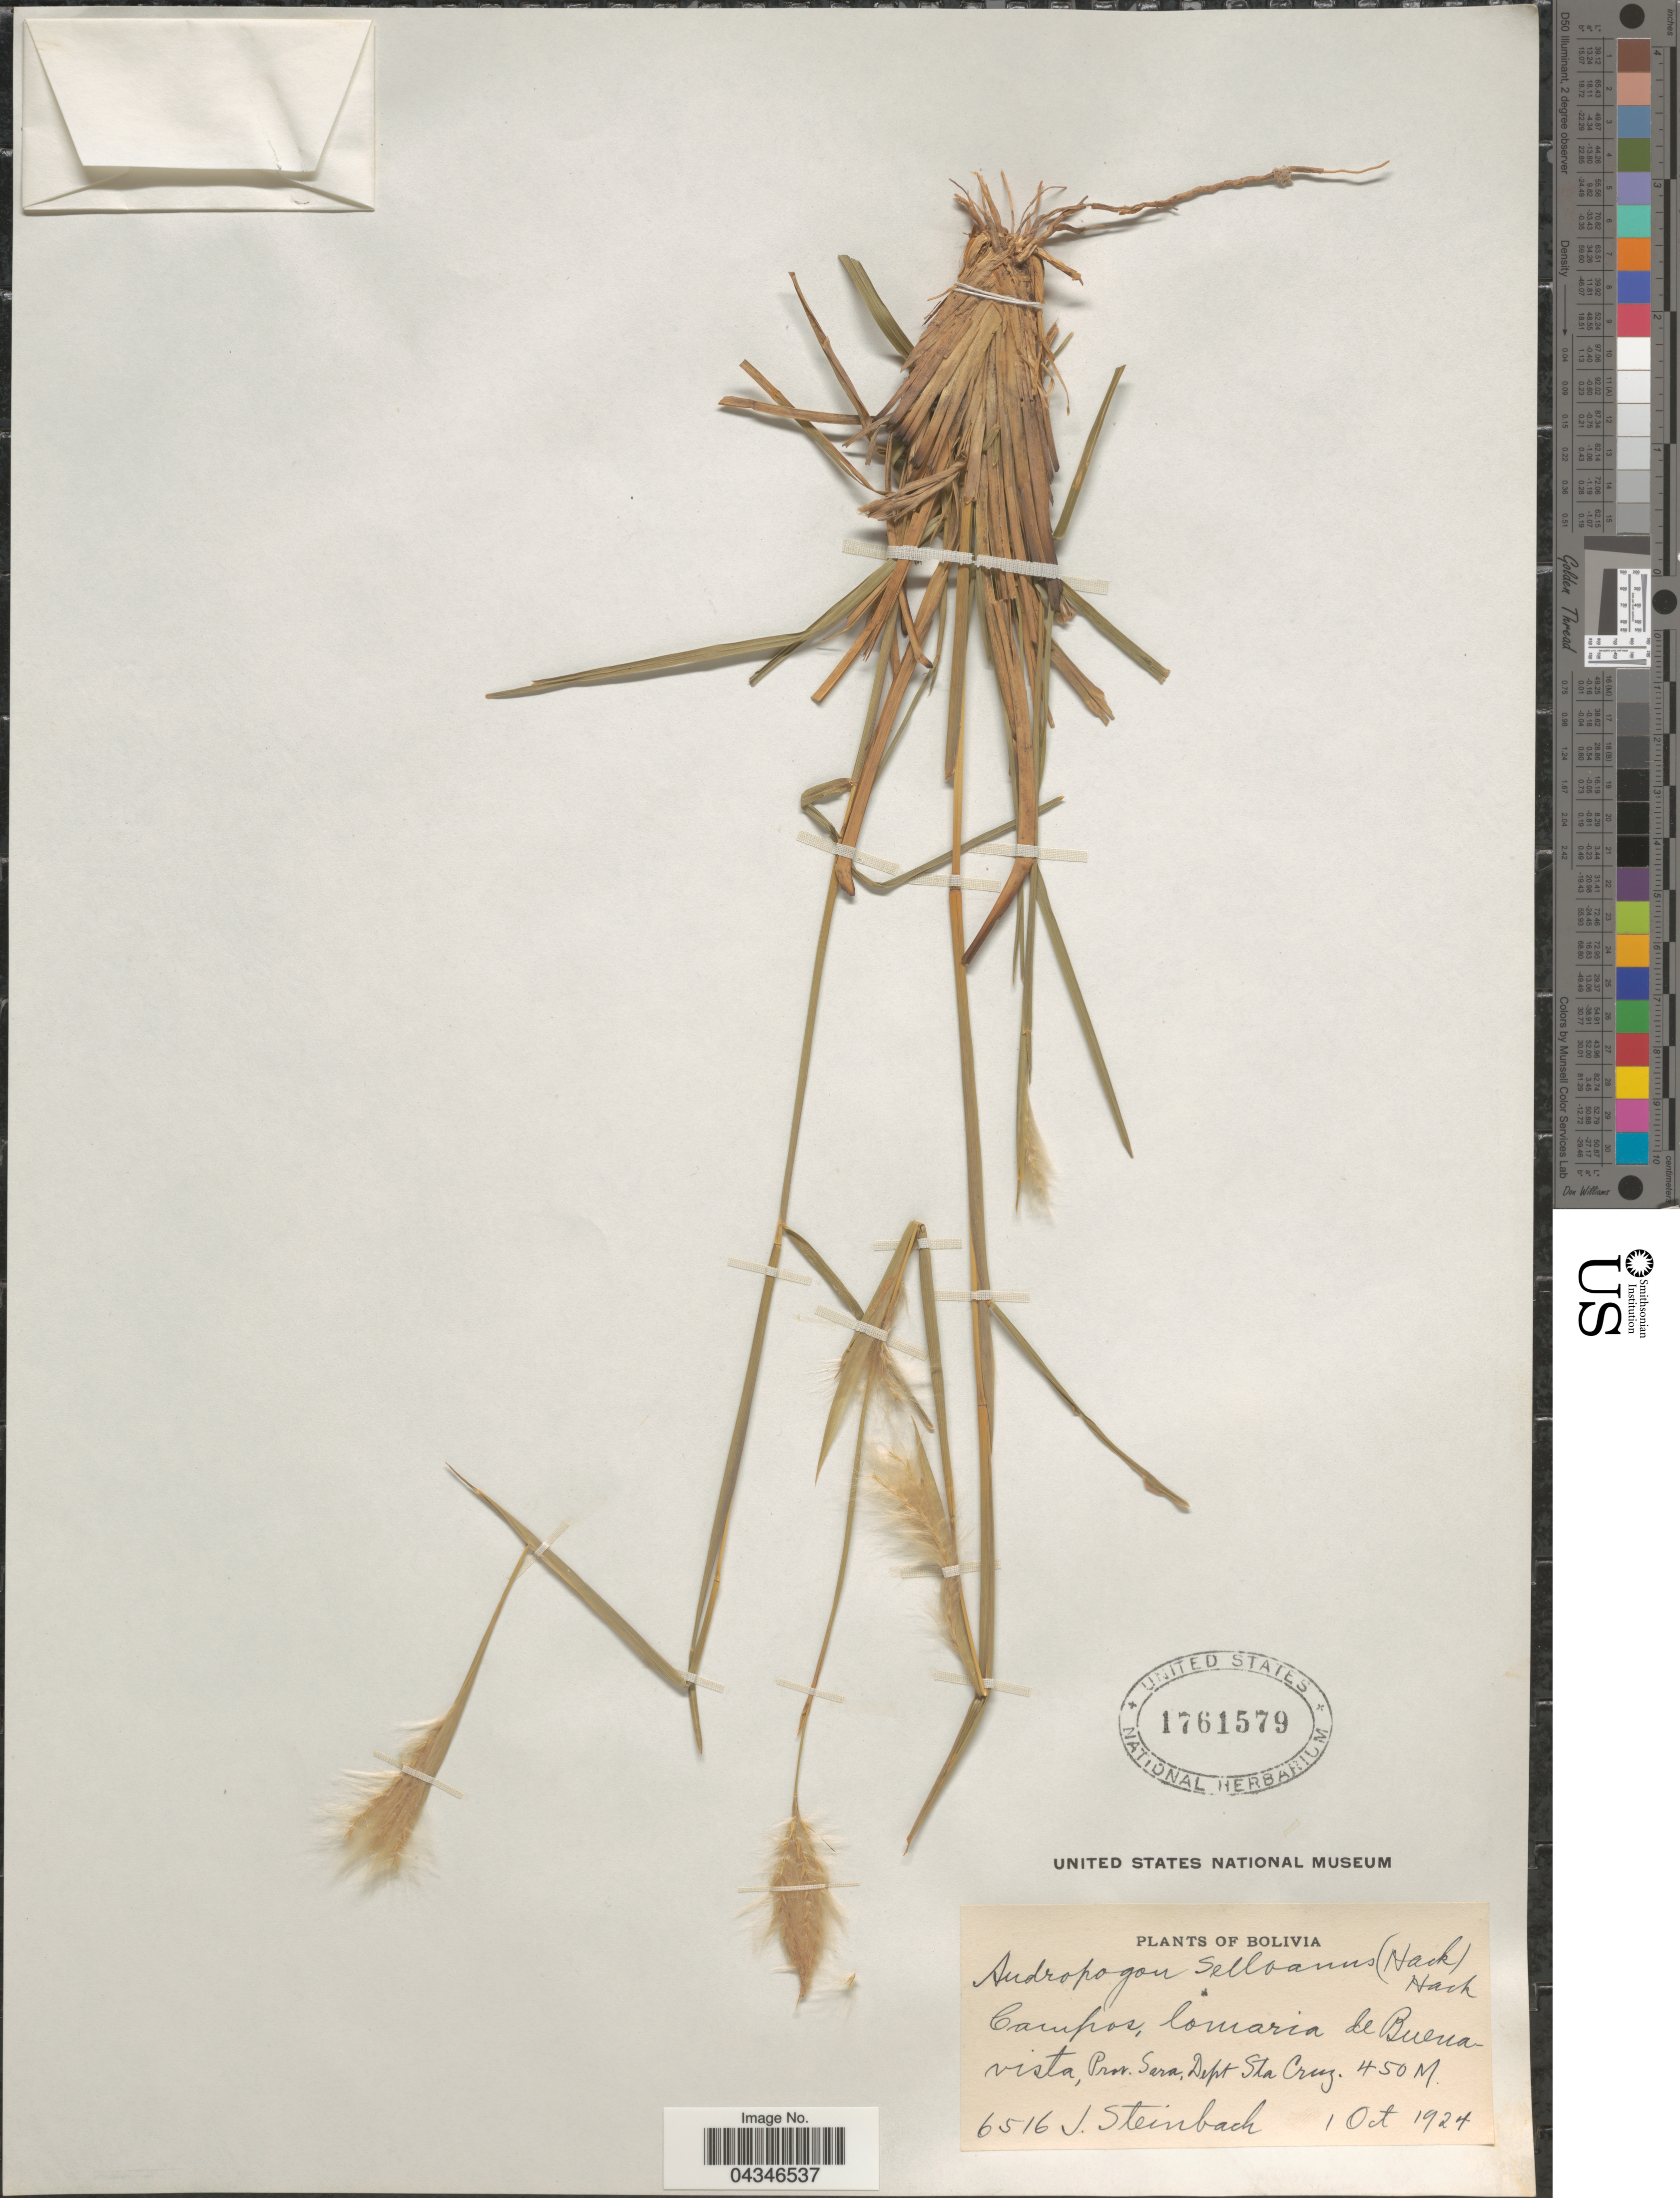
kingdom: Plantae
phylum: Tracheophyta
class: Liliopsida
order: Poales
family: Poaceae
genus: Andropogon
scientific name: Andropogon selloanus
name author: (Hack.) Hack.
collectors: J. Steinbach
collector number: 6516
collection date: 1924-10-01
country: Bolivia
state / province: Santa Cruz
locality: Campos, lomaria de Buenavisa, Prov. Sara, Dept Sta Cruz.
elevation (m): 450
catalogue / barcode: US 1761579